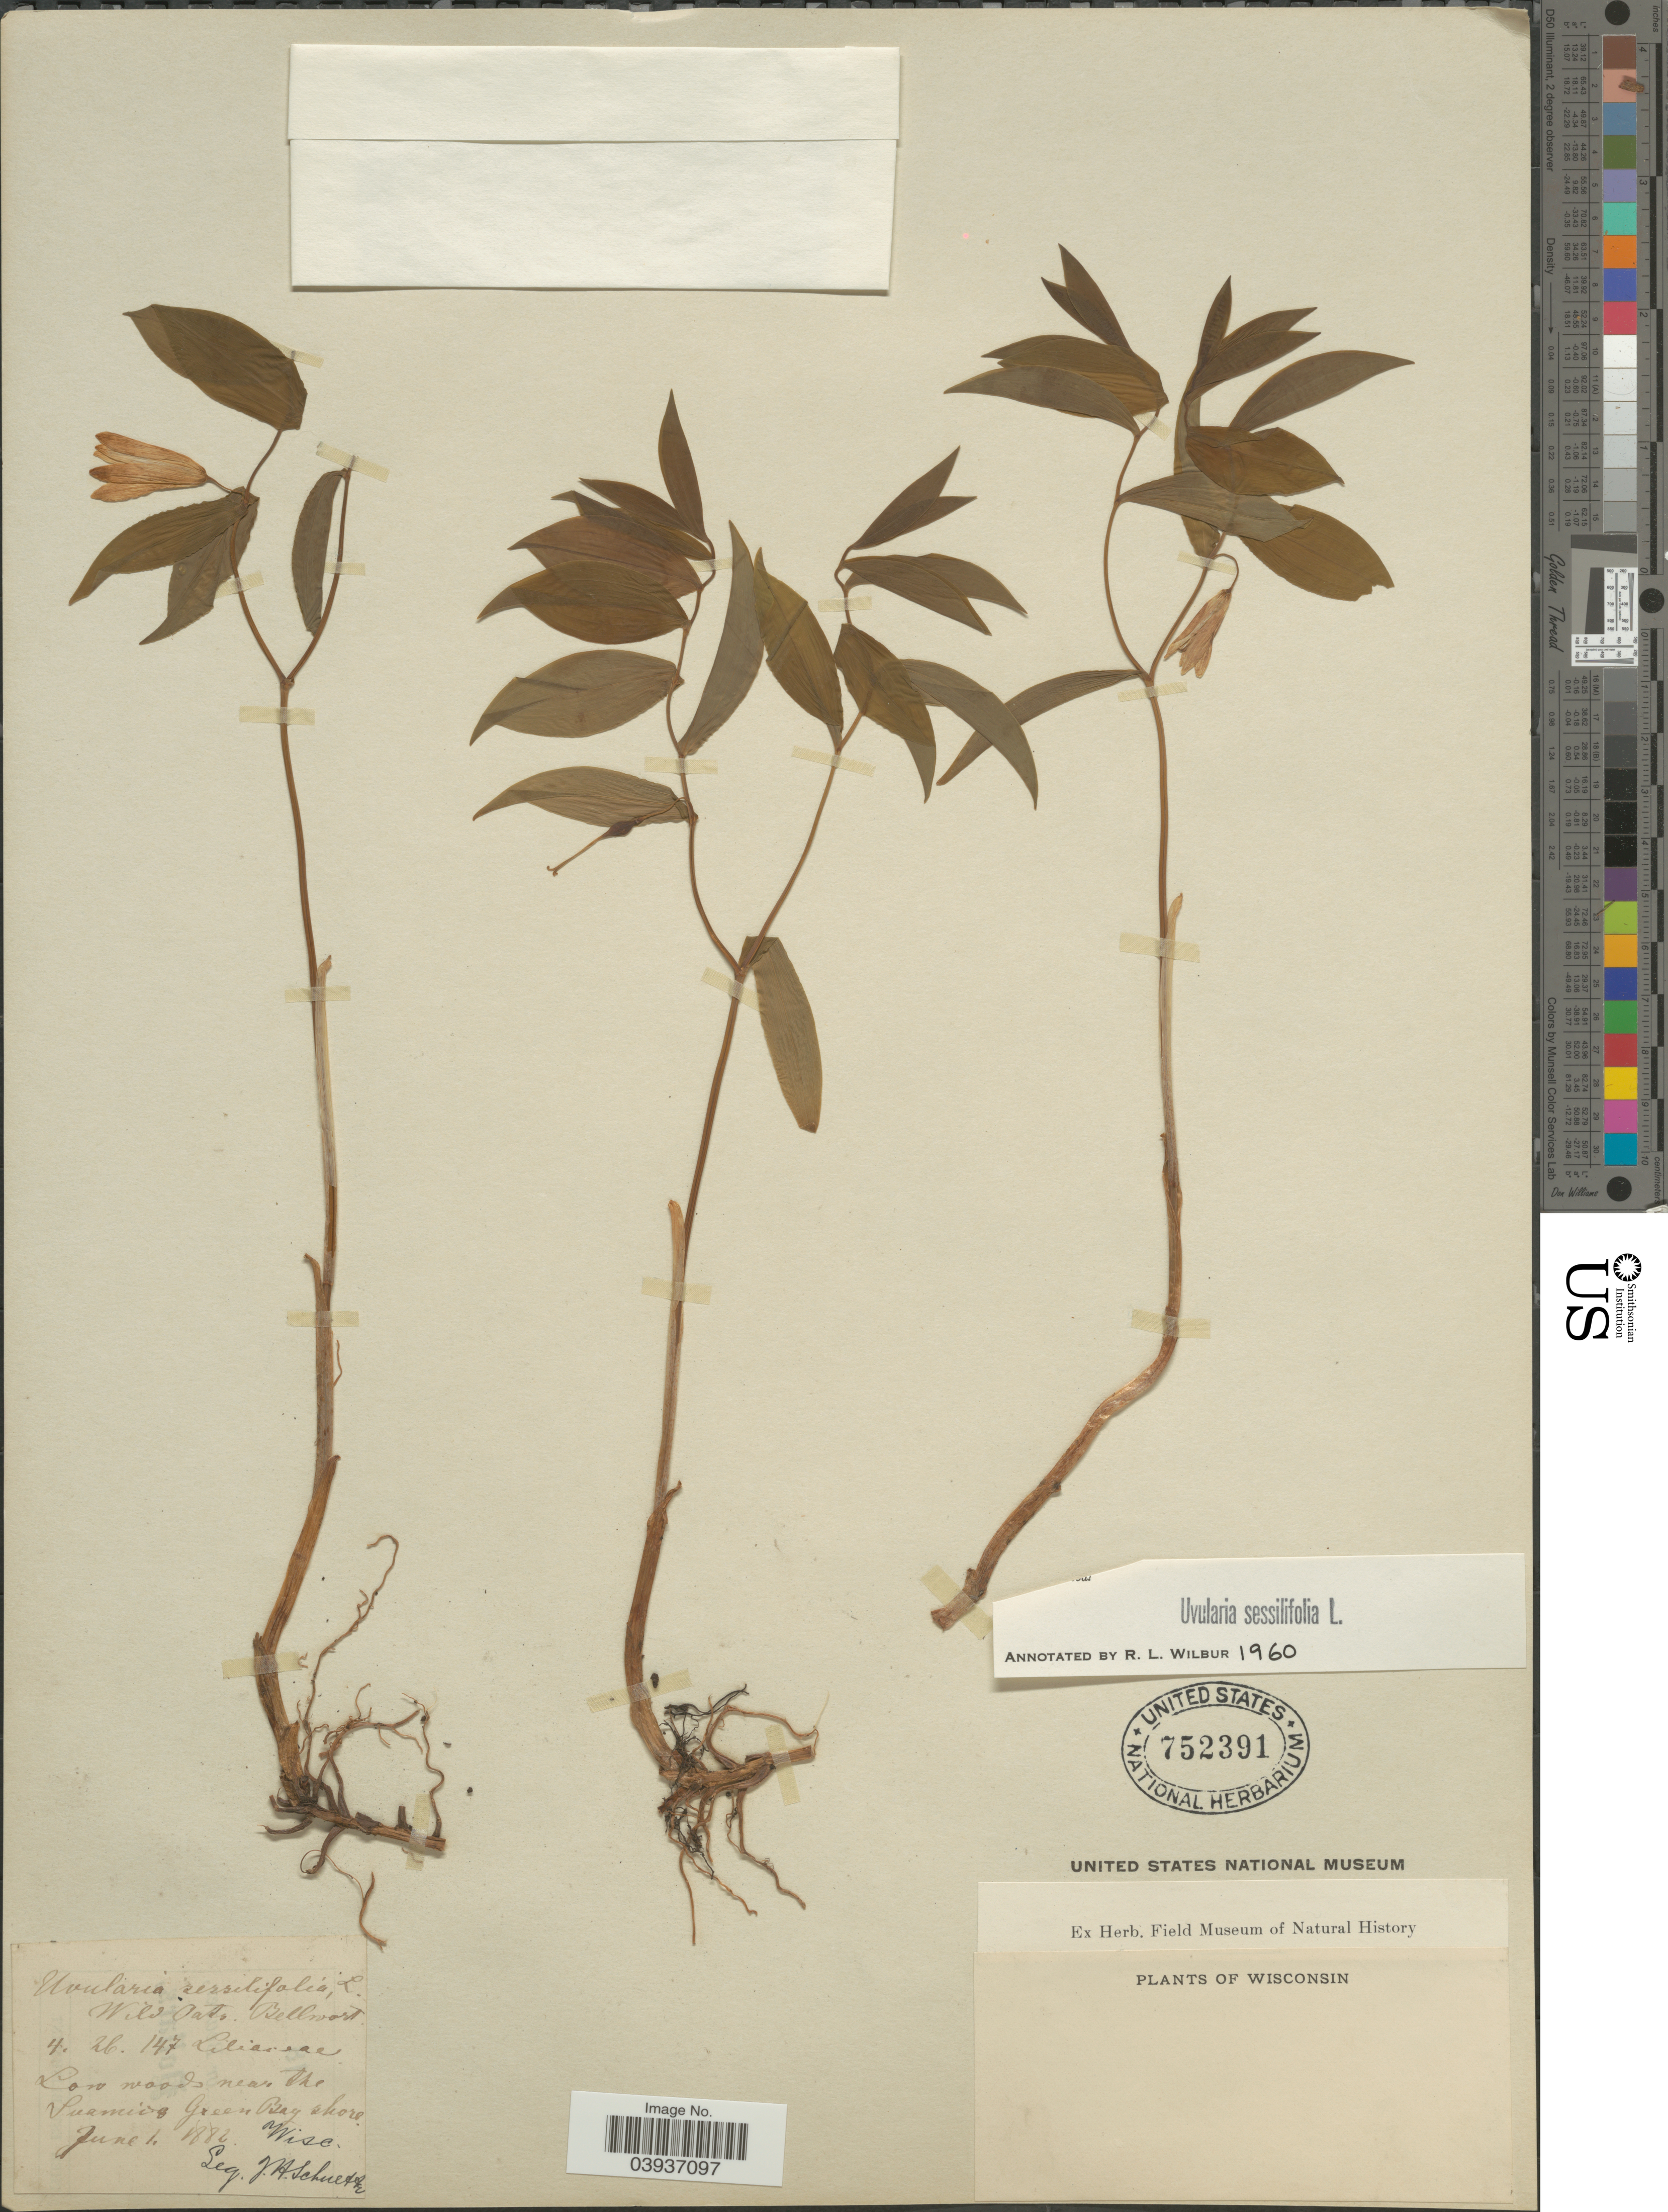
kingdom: Plantae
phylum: Tracheophyta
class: Liliopsida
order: Liliales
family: Colchicaceae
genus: Uvularia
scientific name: Uvularia sessilifolia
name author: L.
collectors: J. H. Schuette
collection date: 1882-06-02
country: United States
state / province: Wisconsin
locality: Near The Suamico Green Bay shore.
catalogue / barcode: US 752391